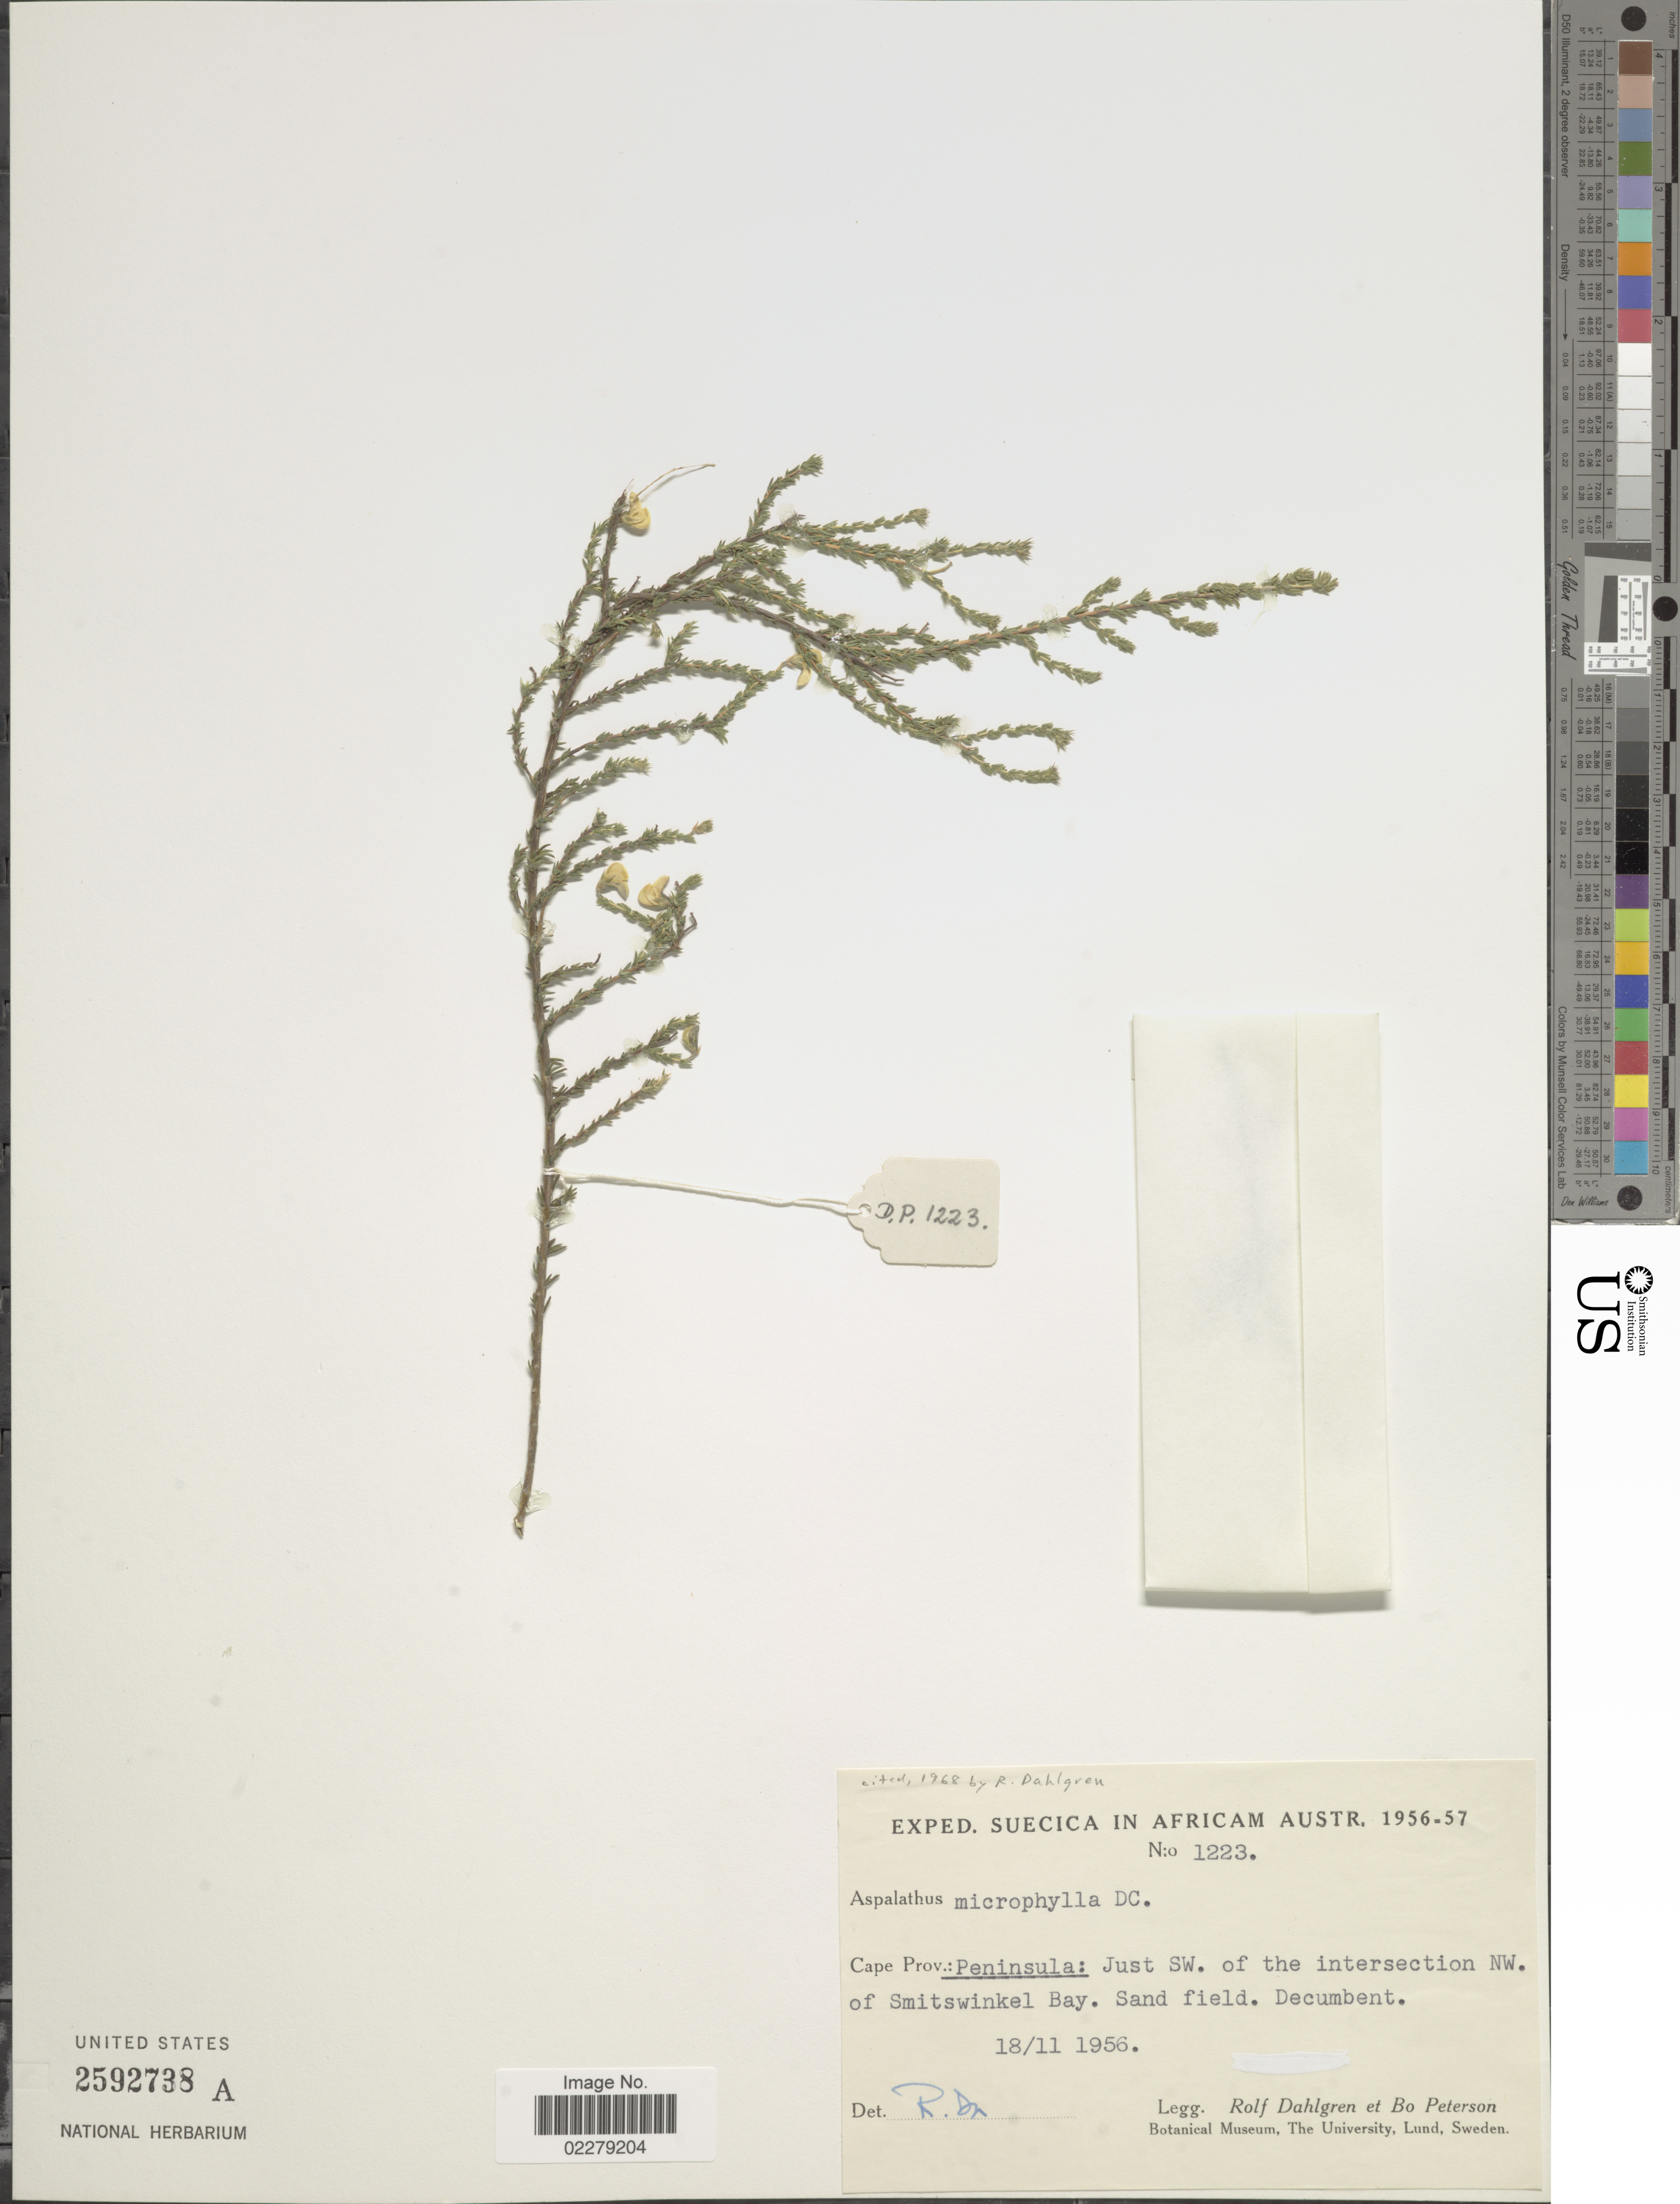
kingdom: Plantae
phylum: Tracheophyta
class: Magnoliopsida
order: Fabales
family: Fabaceae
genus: Aspalathus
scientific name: Aspalathus microphylla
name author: DC.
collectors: R. Dahlgren & B. H. Peterson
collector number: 1223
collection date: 1956-11-18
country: South Africa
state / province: Western Cape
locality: Peninsula: Just SW. of the intersection NW. of Smitswinkel Bay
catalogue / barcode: US 2592738A